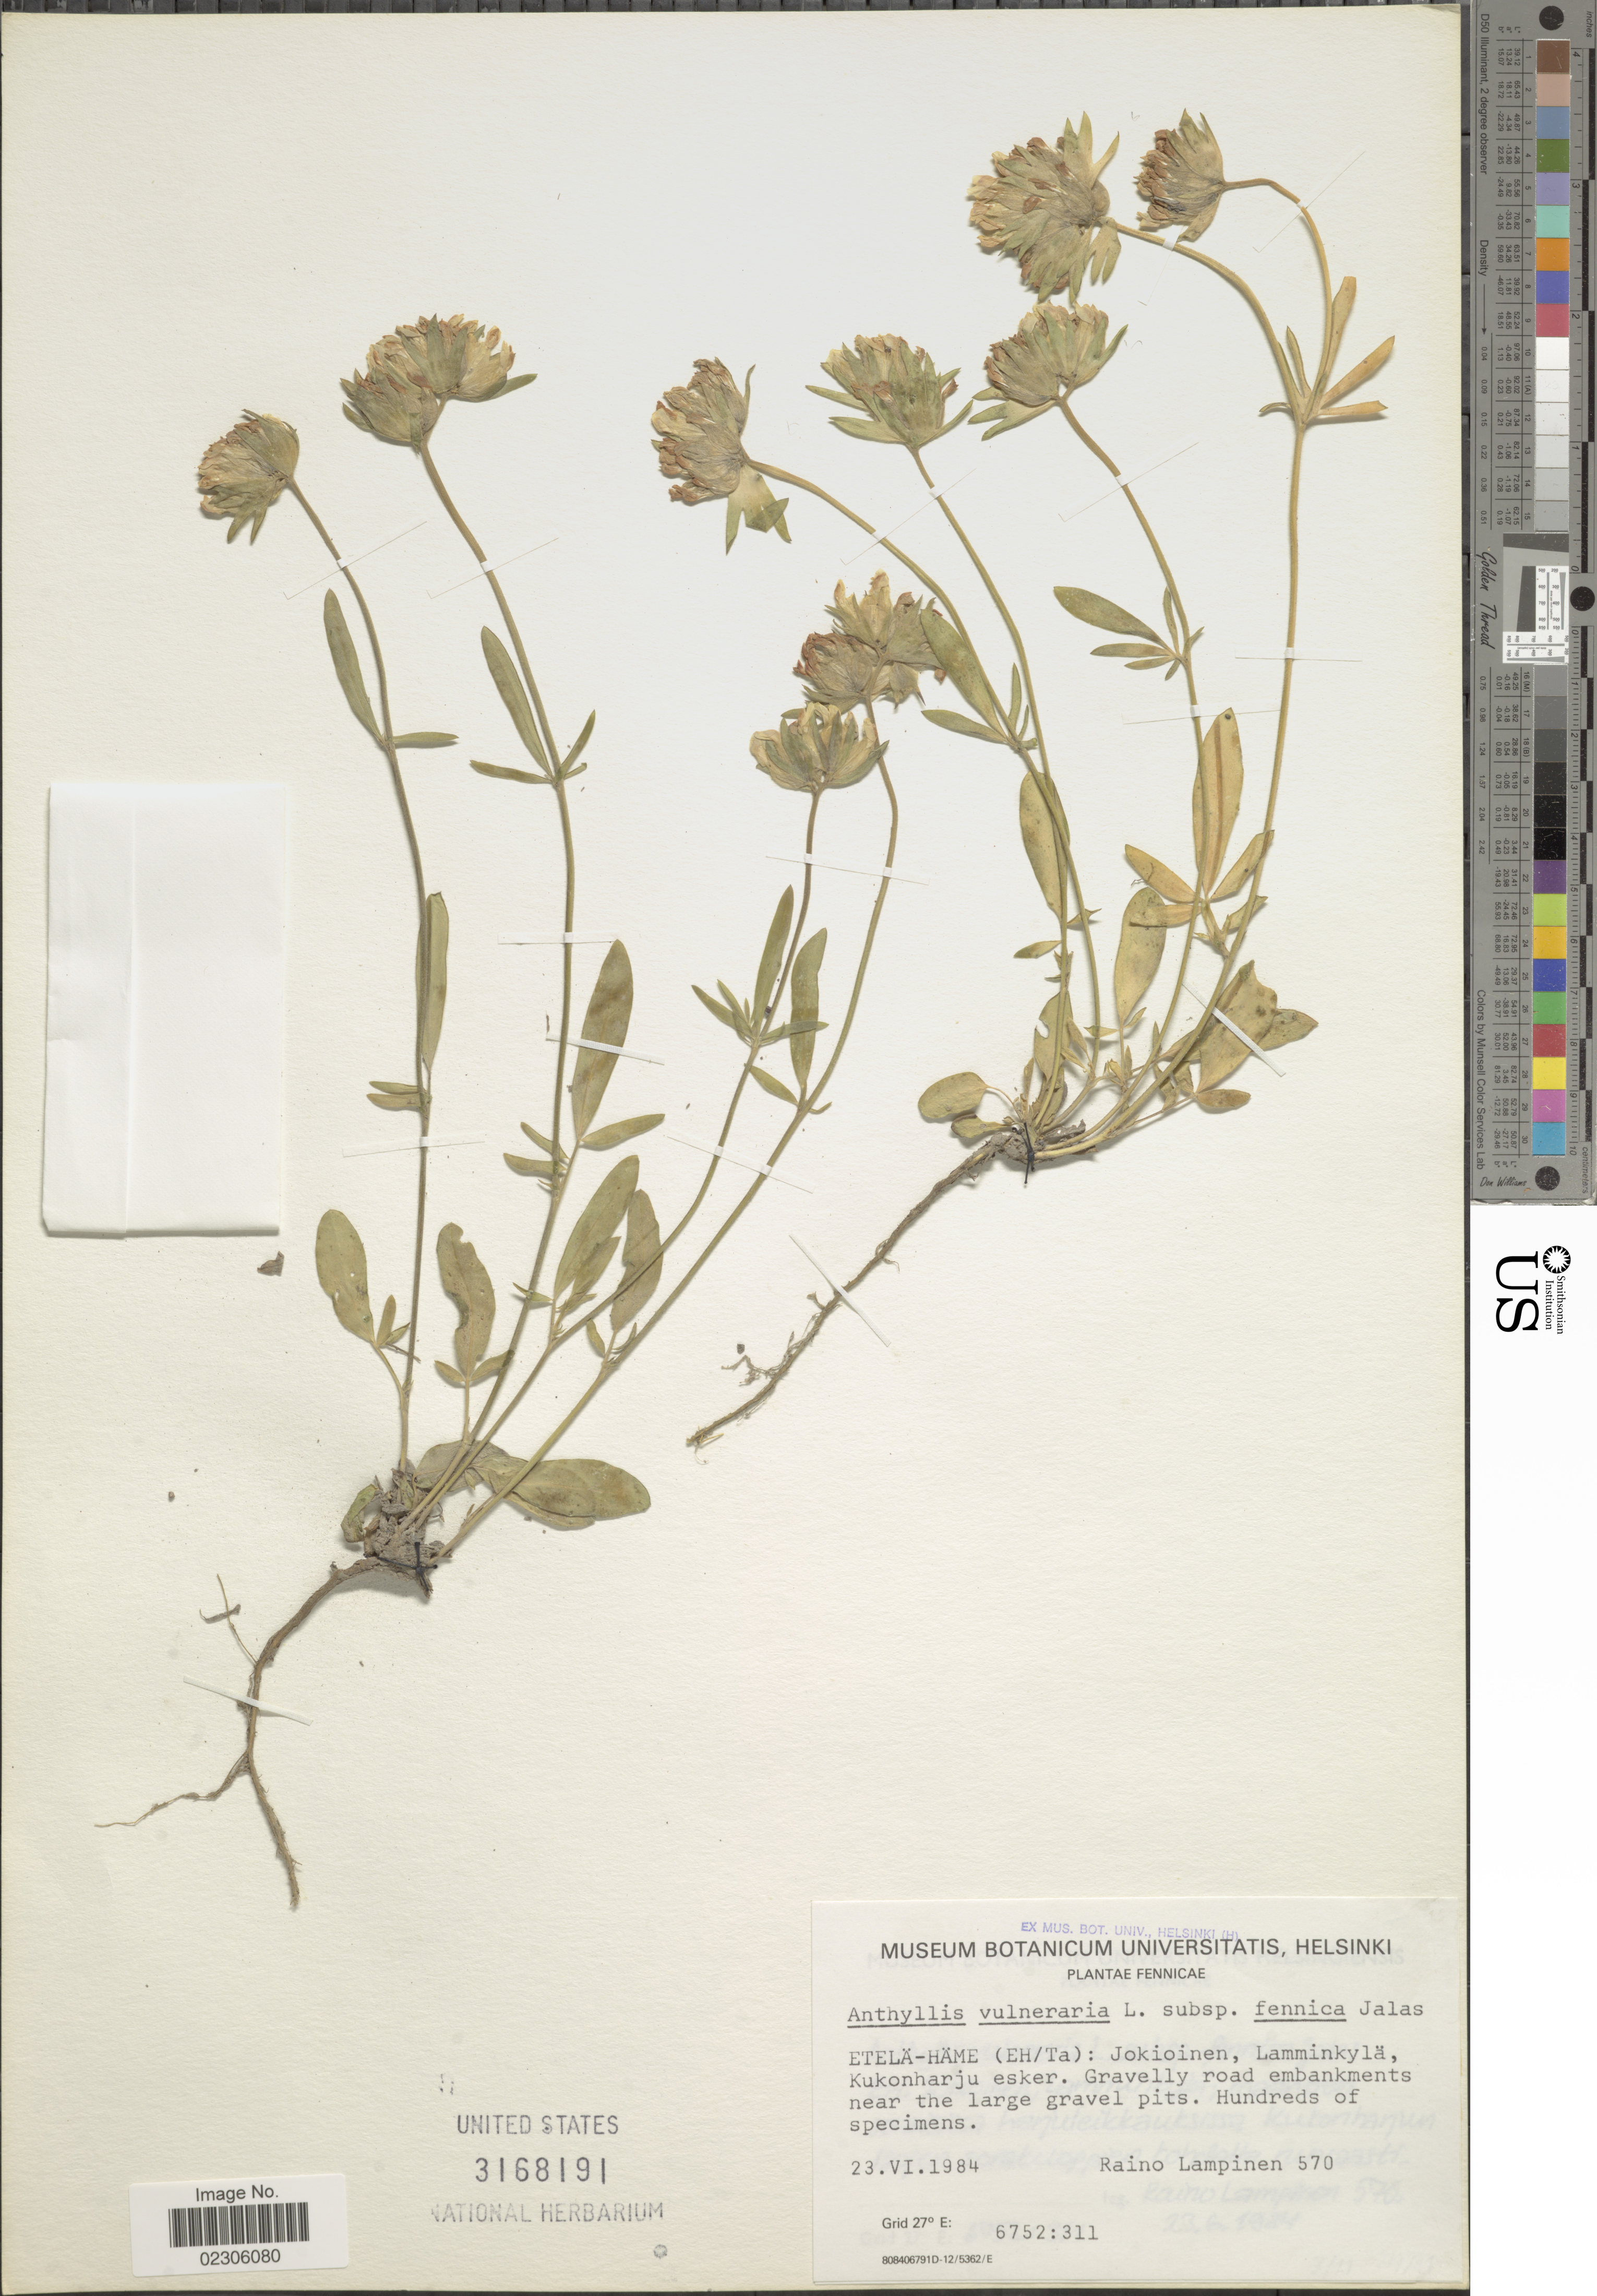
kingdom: Plantae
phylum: Tracheophyta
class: Magnoliopsida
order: Fabales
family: Fabaceae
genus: Anthyllis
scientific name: Anthyllis vulneraria subsp. fennica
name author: (Jalas) Cullen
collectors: R. Lampinen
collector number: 570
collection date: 1984-06-23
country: Finland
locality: Fennicae, Etela-Hame (Eh/Ta), Jokioinen, Lamminkyla, Kukonharju esker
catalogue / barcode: US 3168191